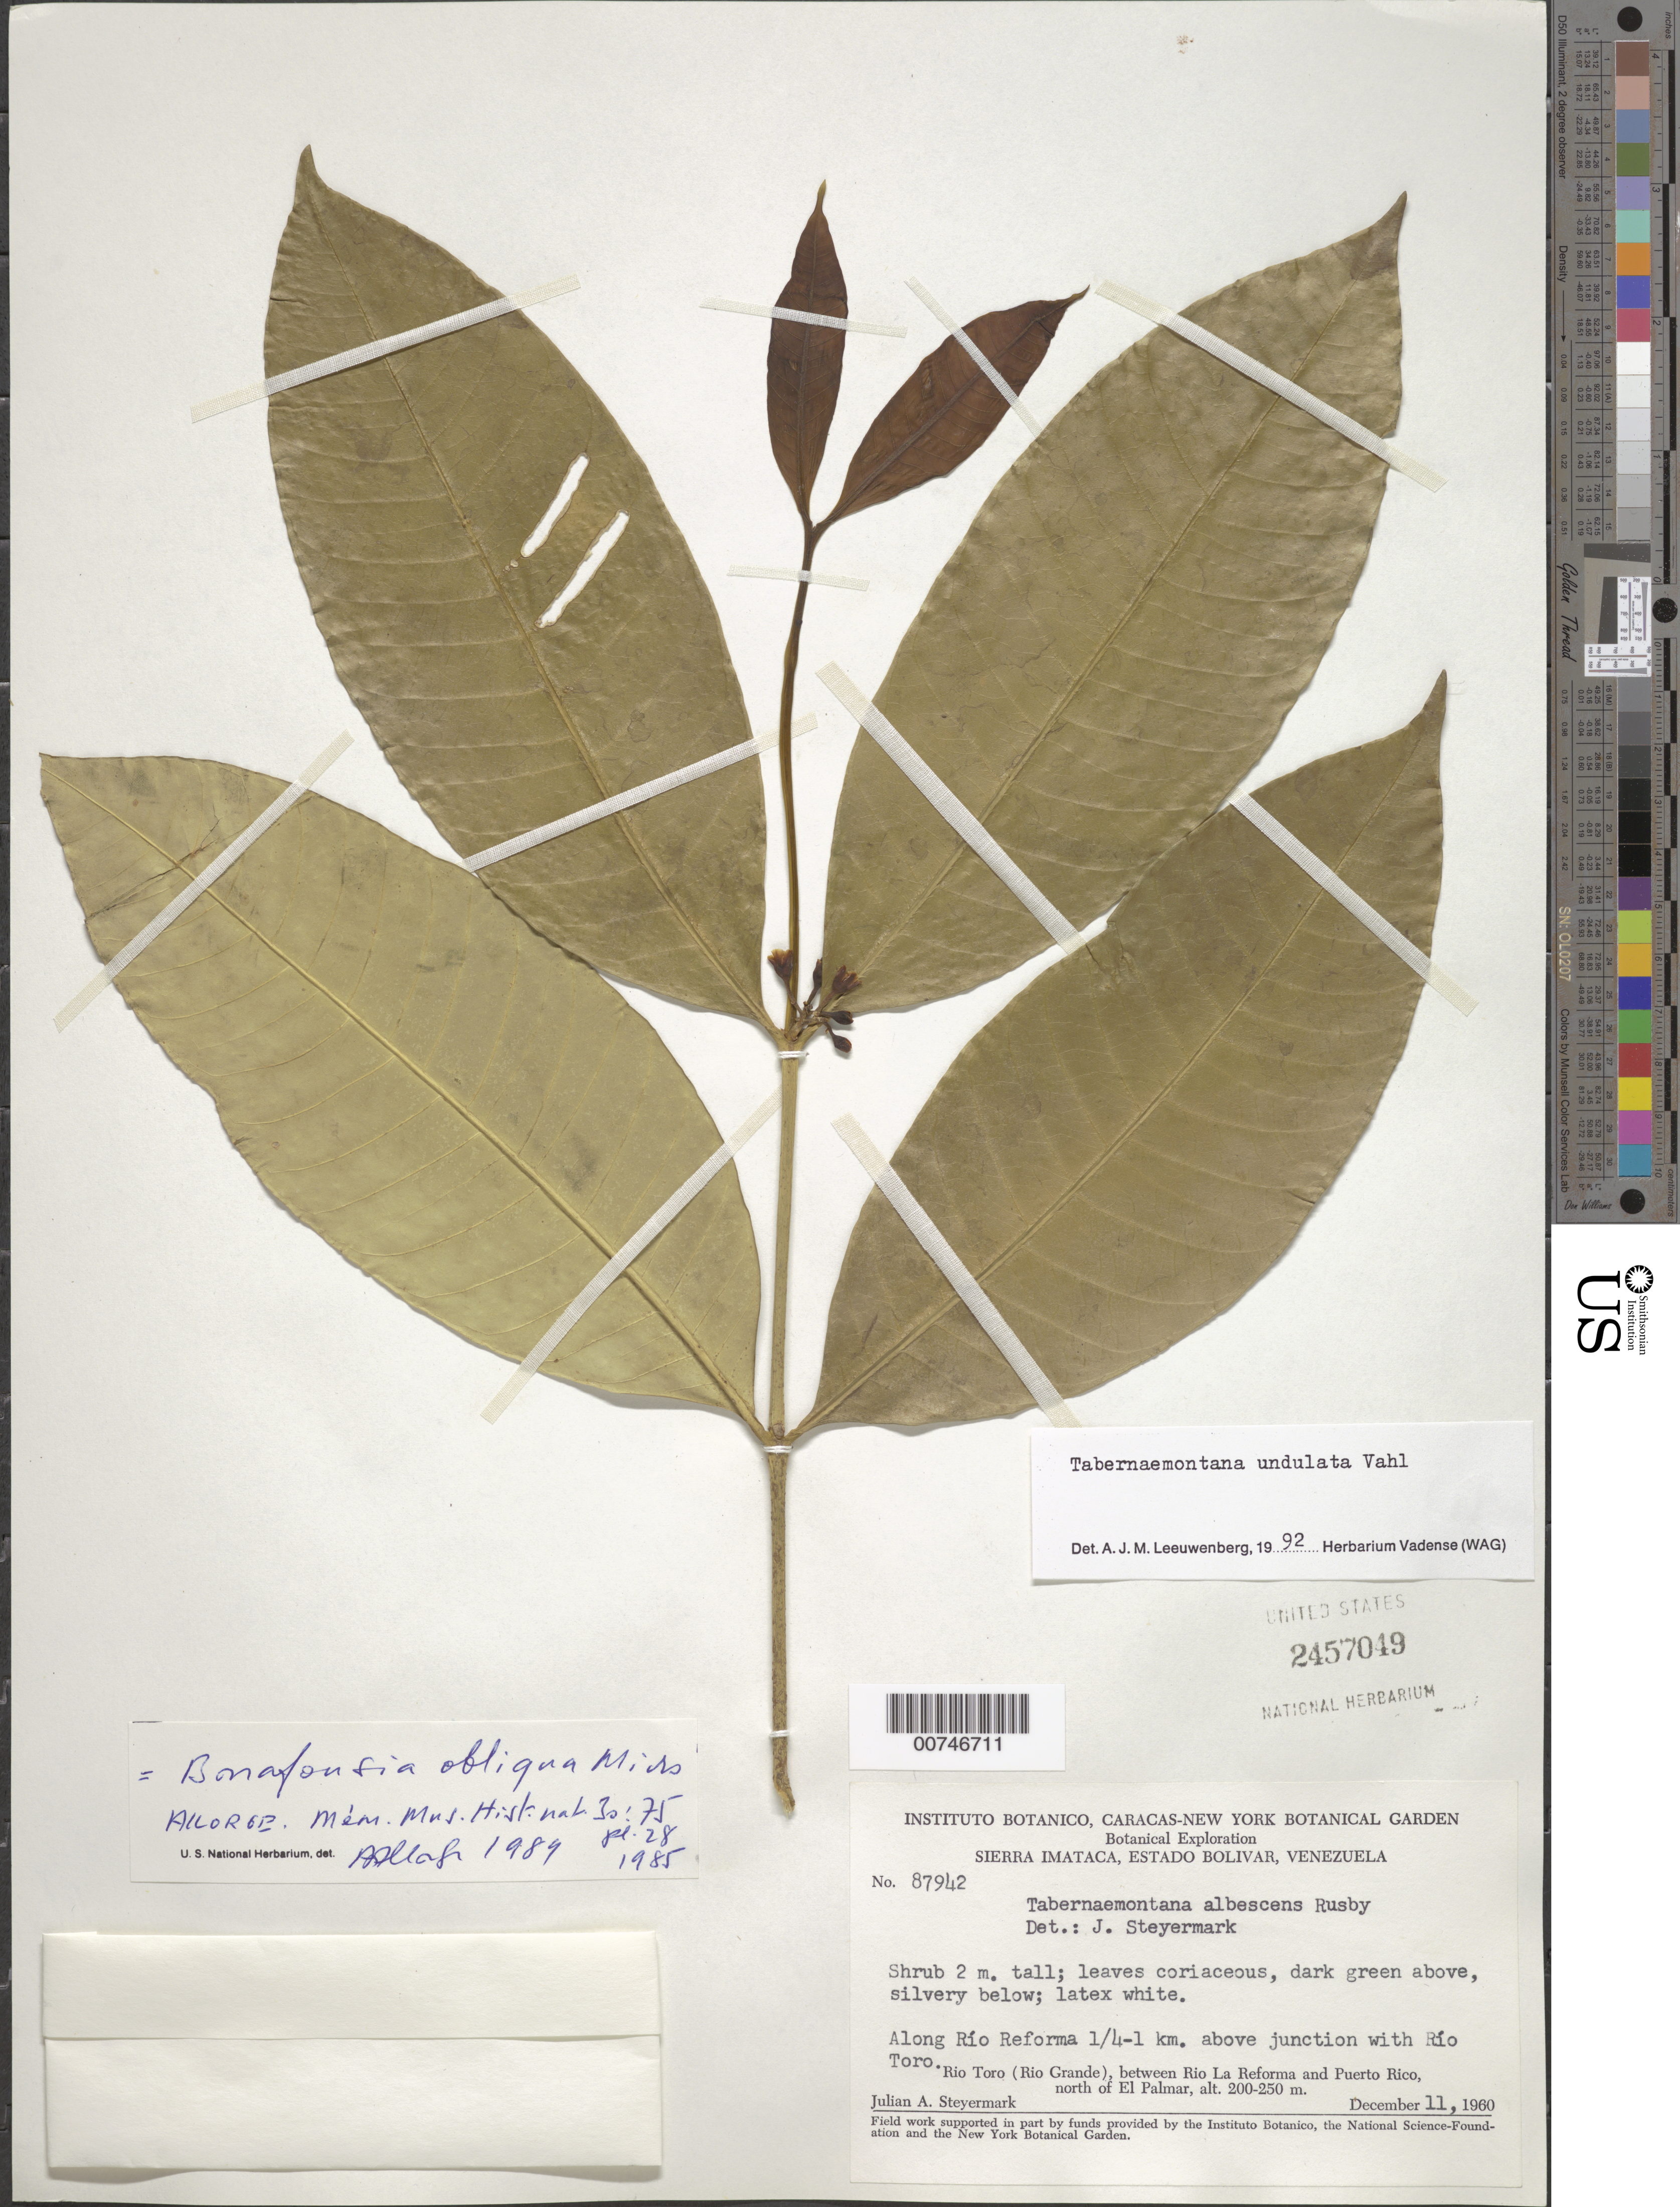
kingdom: Plantae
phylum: Tracheophyta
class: Magnoliopsida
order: Gentianales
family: Apocynaceae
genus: Tabernaemontana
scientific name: Tabernaemontana undulata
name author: Vahl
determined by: Leeuwenberg, A. J. M.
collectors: J. Steyermark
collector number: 87942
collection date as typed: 11-Dec-60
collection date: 1960-12-11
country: Venezuela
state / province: Bolívar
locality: Río Reforma, 0.25-1 km above junction with Río Toro (Río Grande), between Río La Reforma and Puerto Rico, N of El Palmar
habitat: Along river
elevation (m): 200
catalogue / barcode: US 2457049